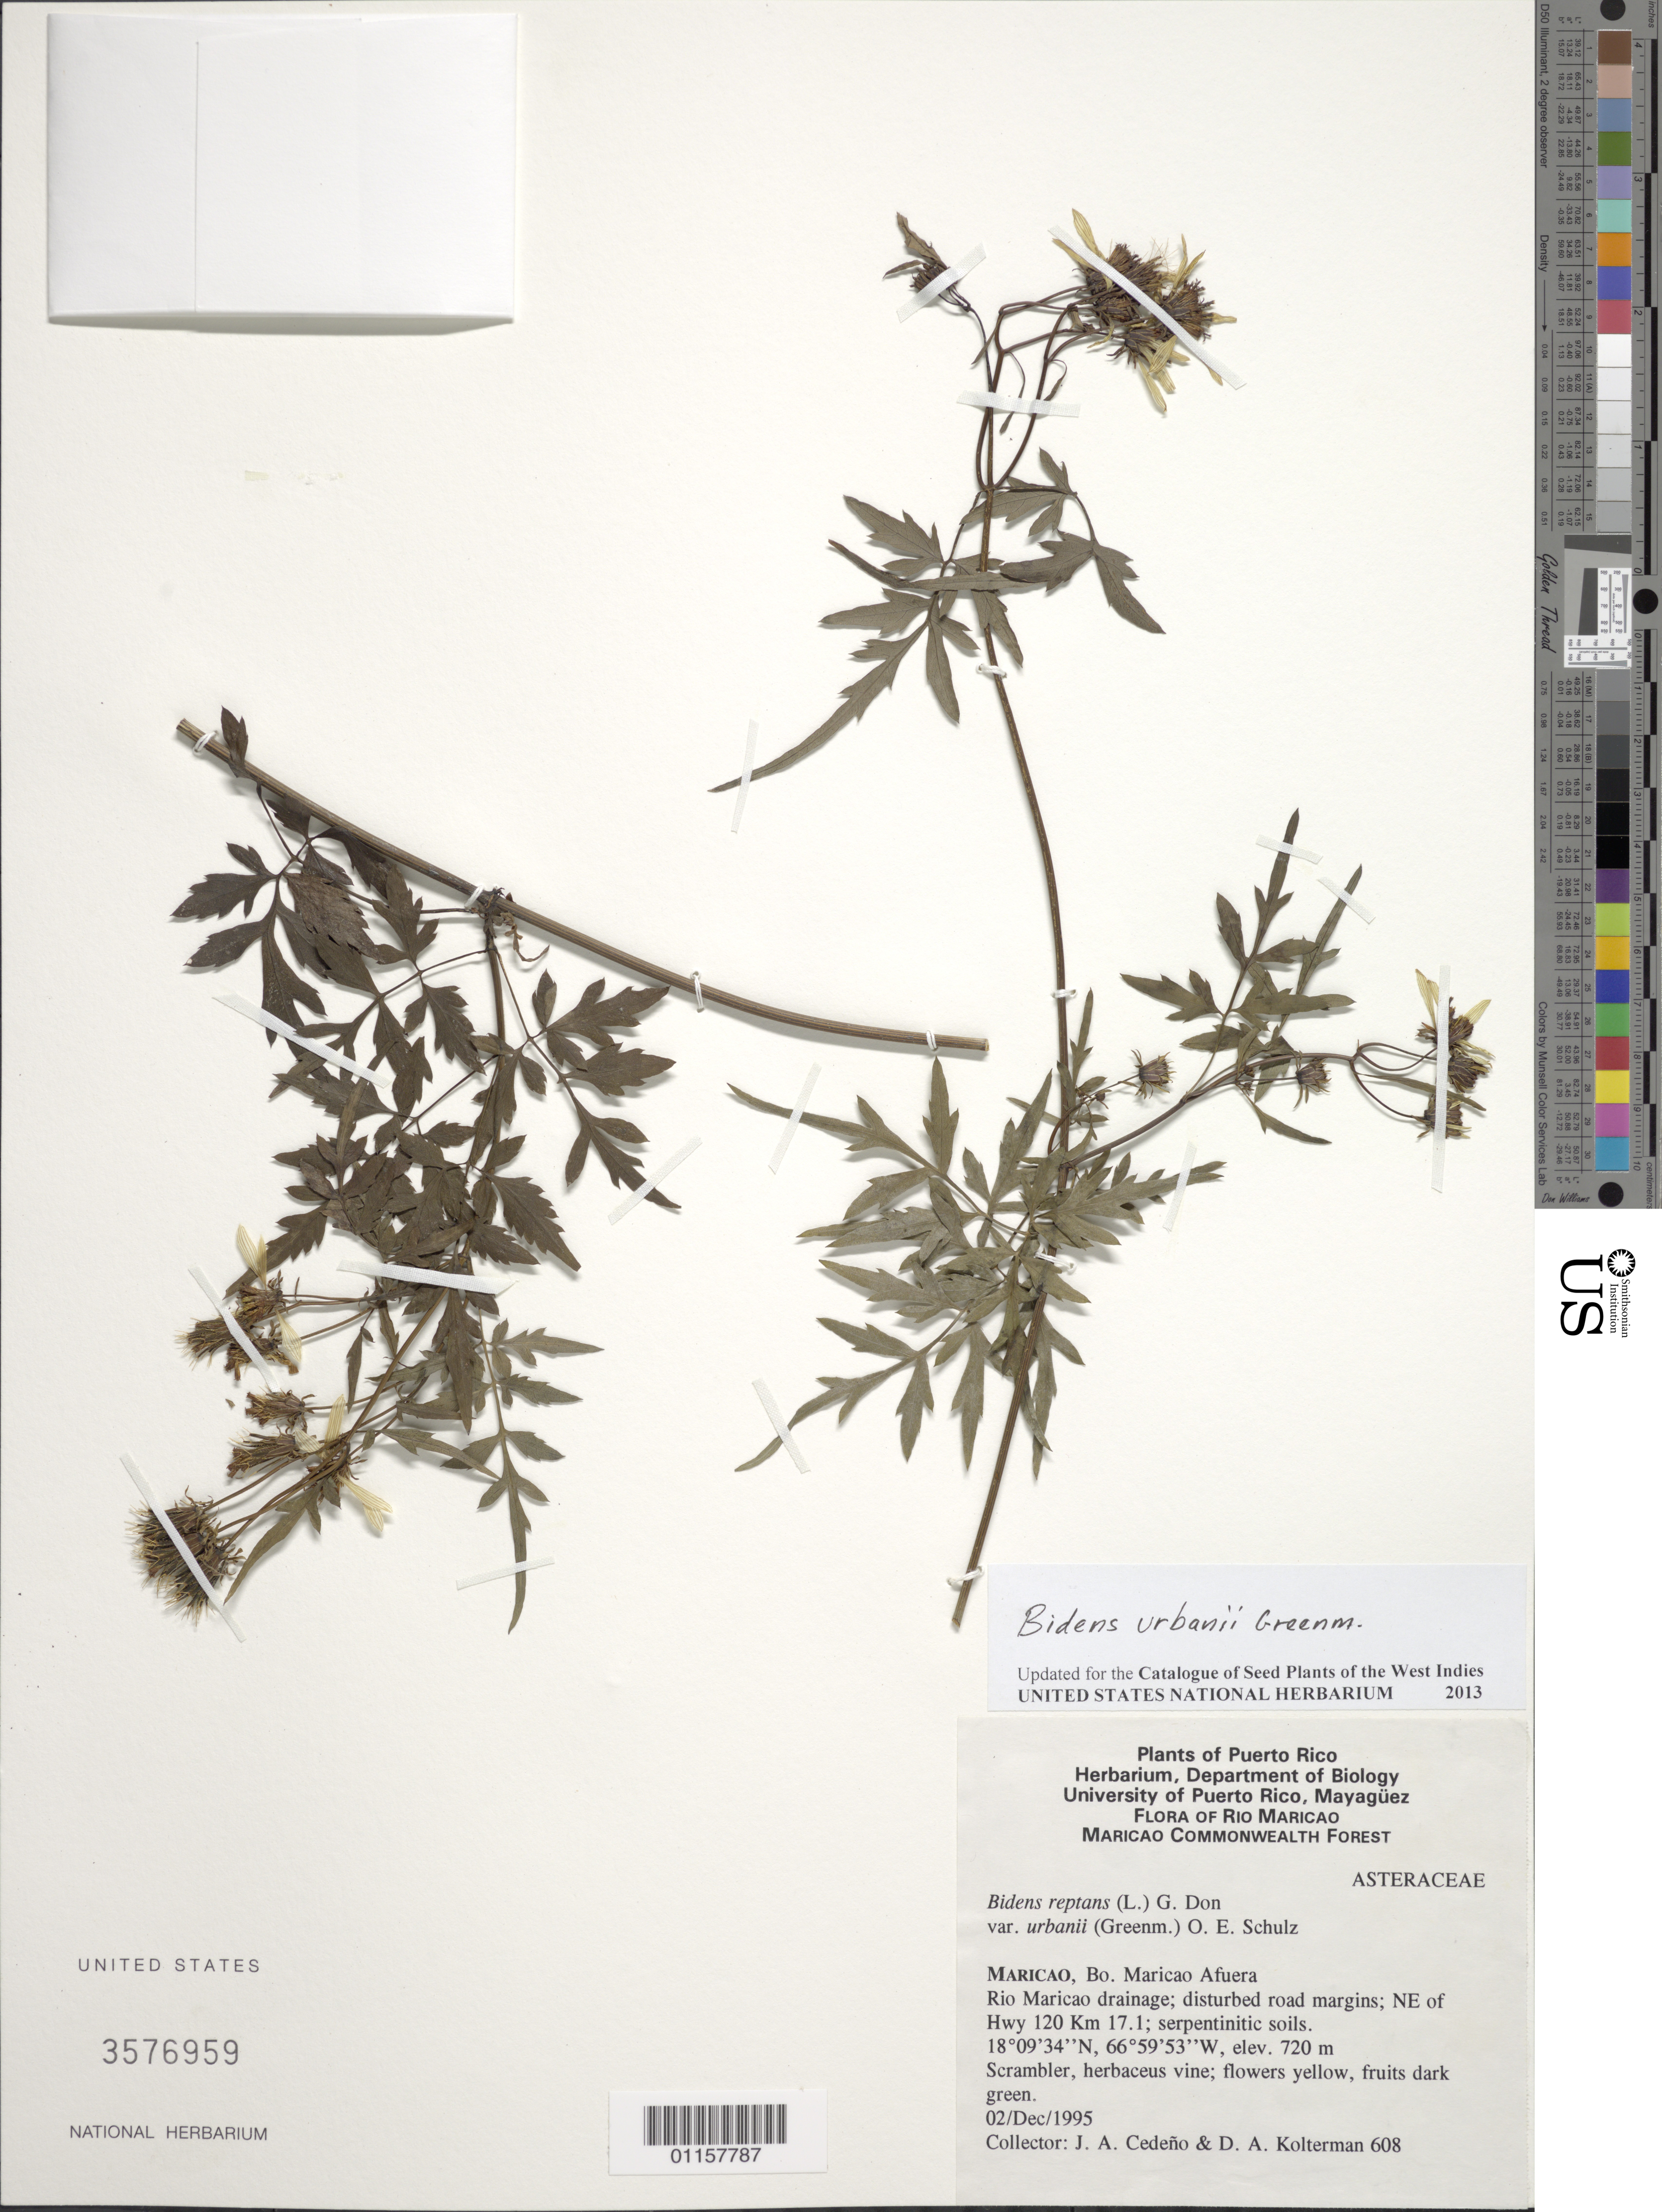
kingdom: Plantae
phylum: Tracheophyta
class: Magnoliopsida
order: Asterales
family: Asteraceae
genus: Bidens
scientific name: Bidens urbanii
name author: Greenm.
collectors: J. A. Cedeño M. & D. Kolterman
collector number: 608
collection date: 1995-12-02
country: Puerto Rico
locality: Maricao, Bo. Maricao Afuera, Río Maricao drainage; NE of Hwy 120, km 17.1.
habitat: Disturbed road margins, serpentinitic soils.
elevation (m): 720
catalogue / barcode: US 3576959